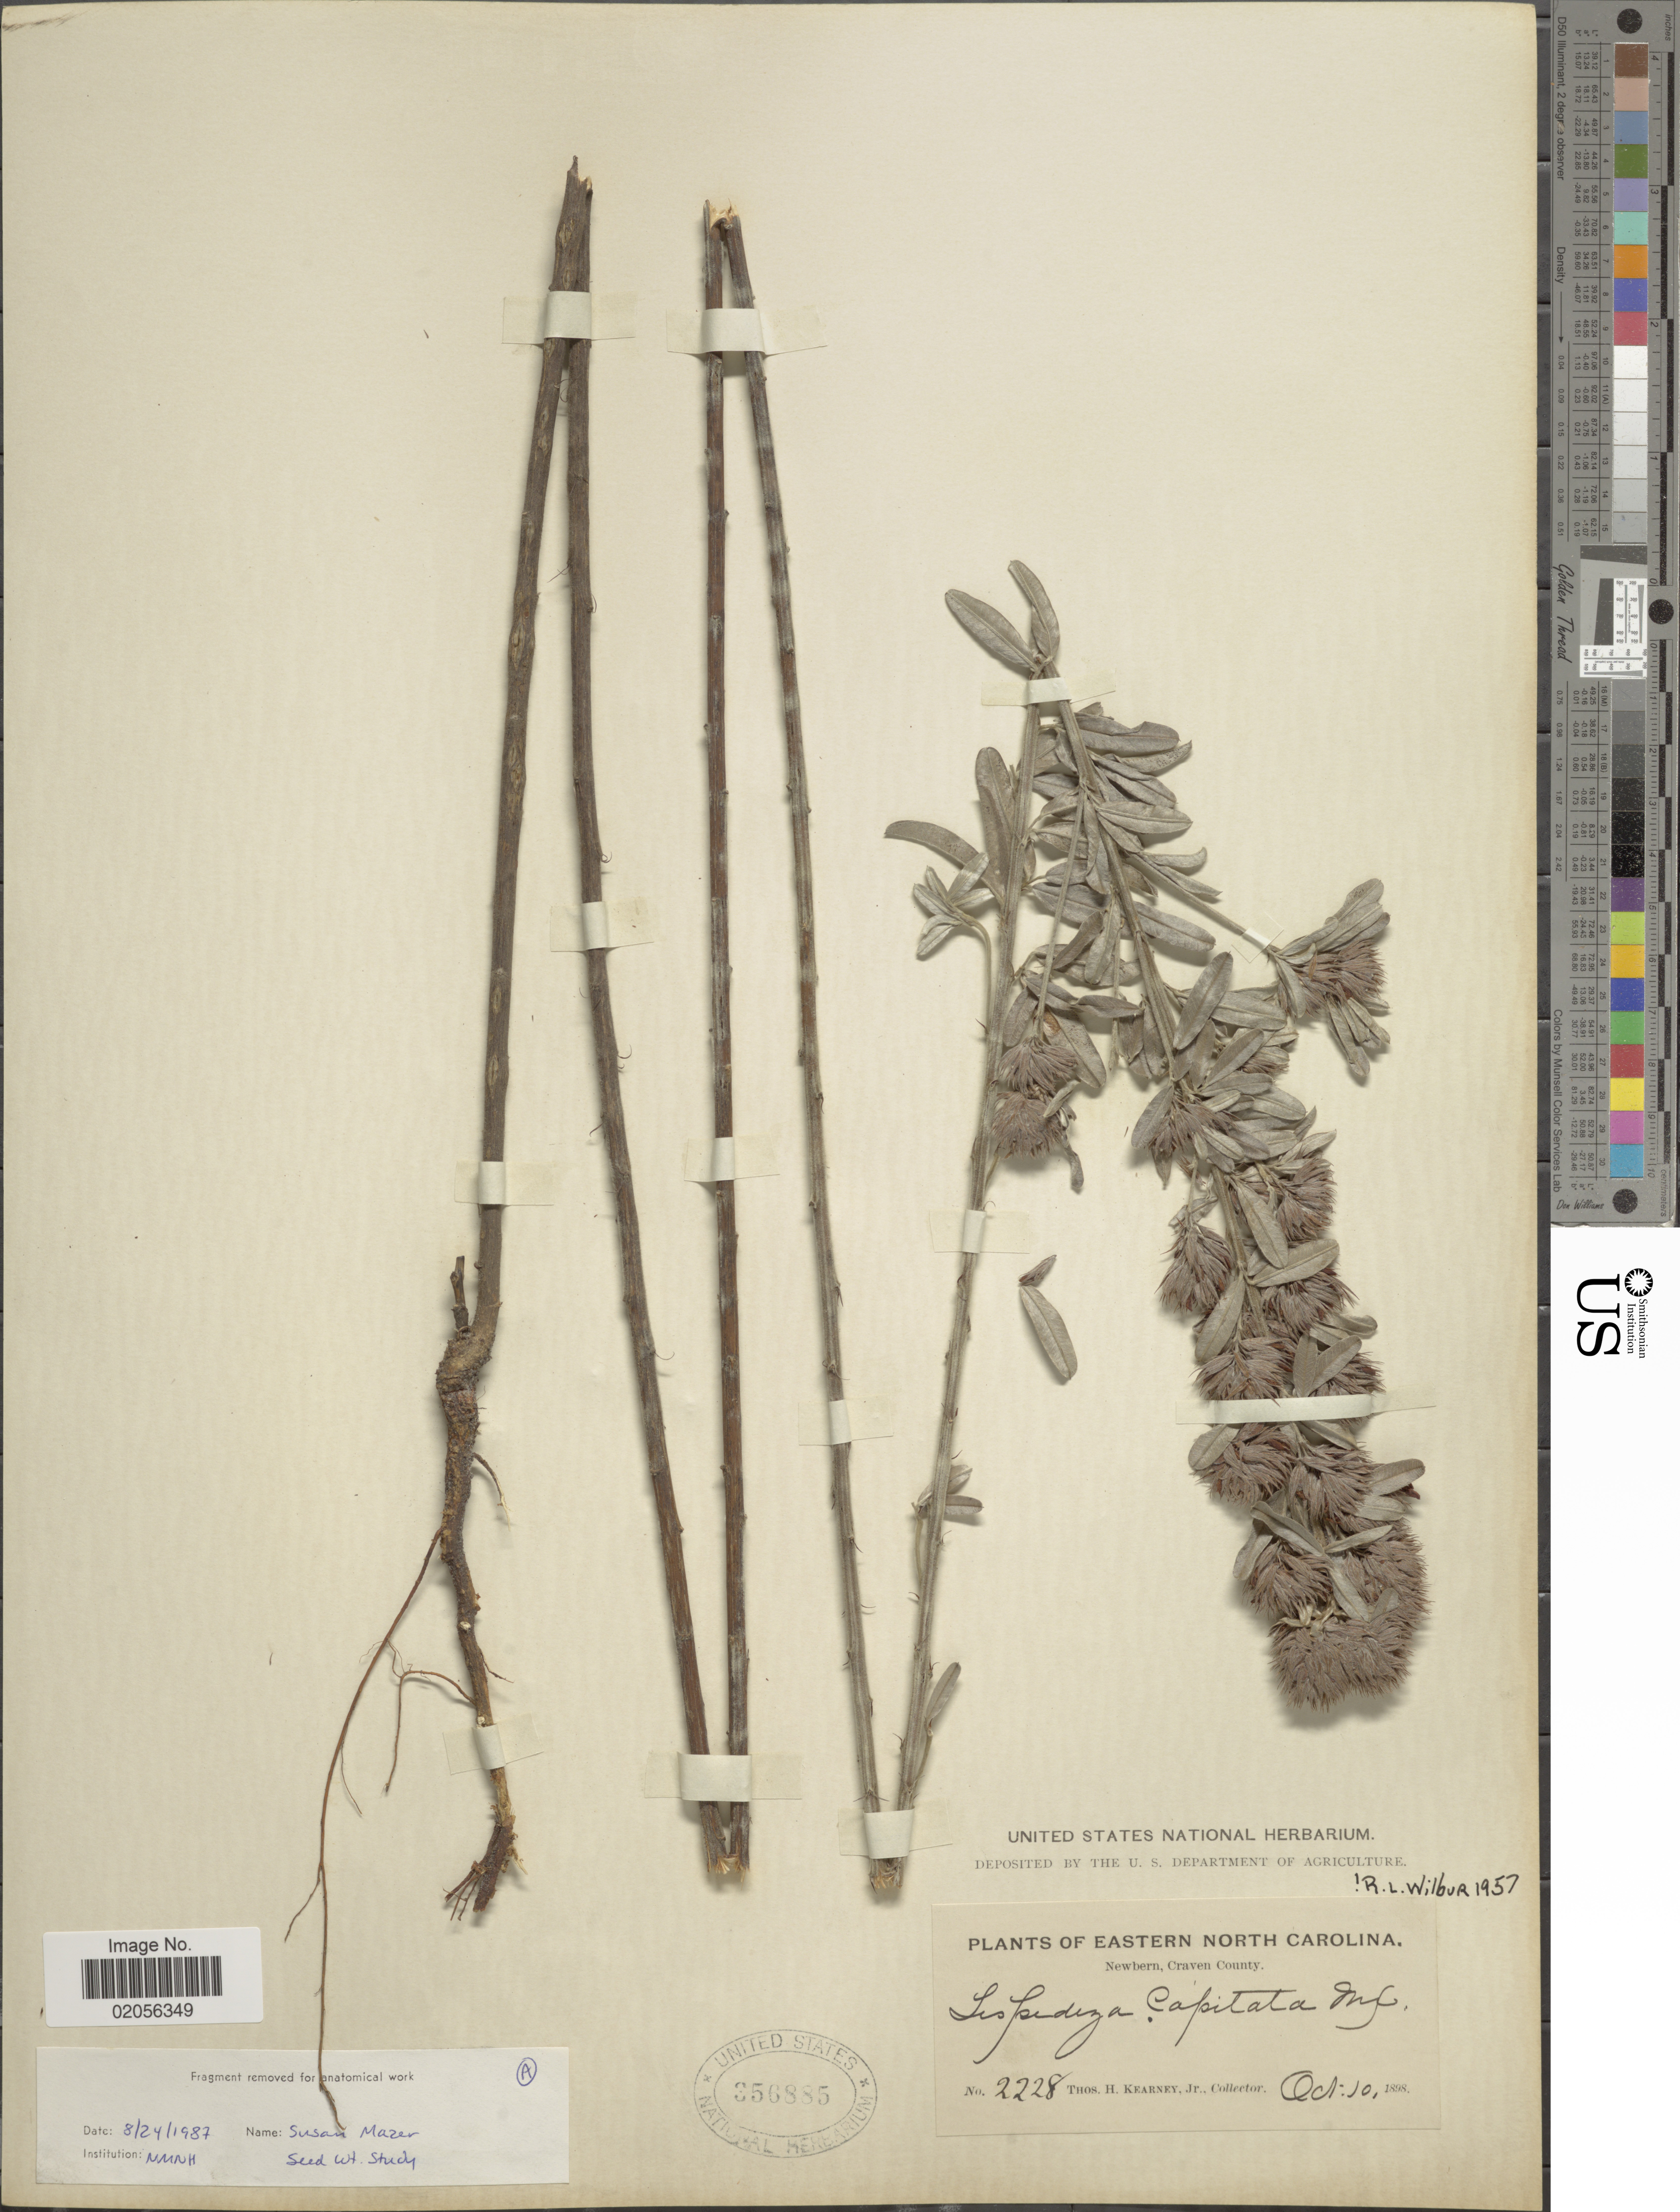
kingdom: Plantae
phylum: Tracheophyta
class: Magnoliopsida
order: Fabales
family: Fabaceae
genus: Lespedeza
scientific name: Lespedeza capitata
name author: Michx.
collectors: T. H. Kearney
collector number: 2228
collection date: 1898-10-10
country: United States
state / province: North Carolina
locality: Eastern North Carolina. Newbern, Craven County.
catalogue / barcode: US 356885